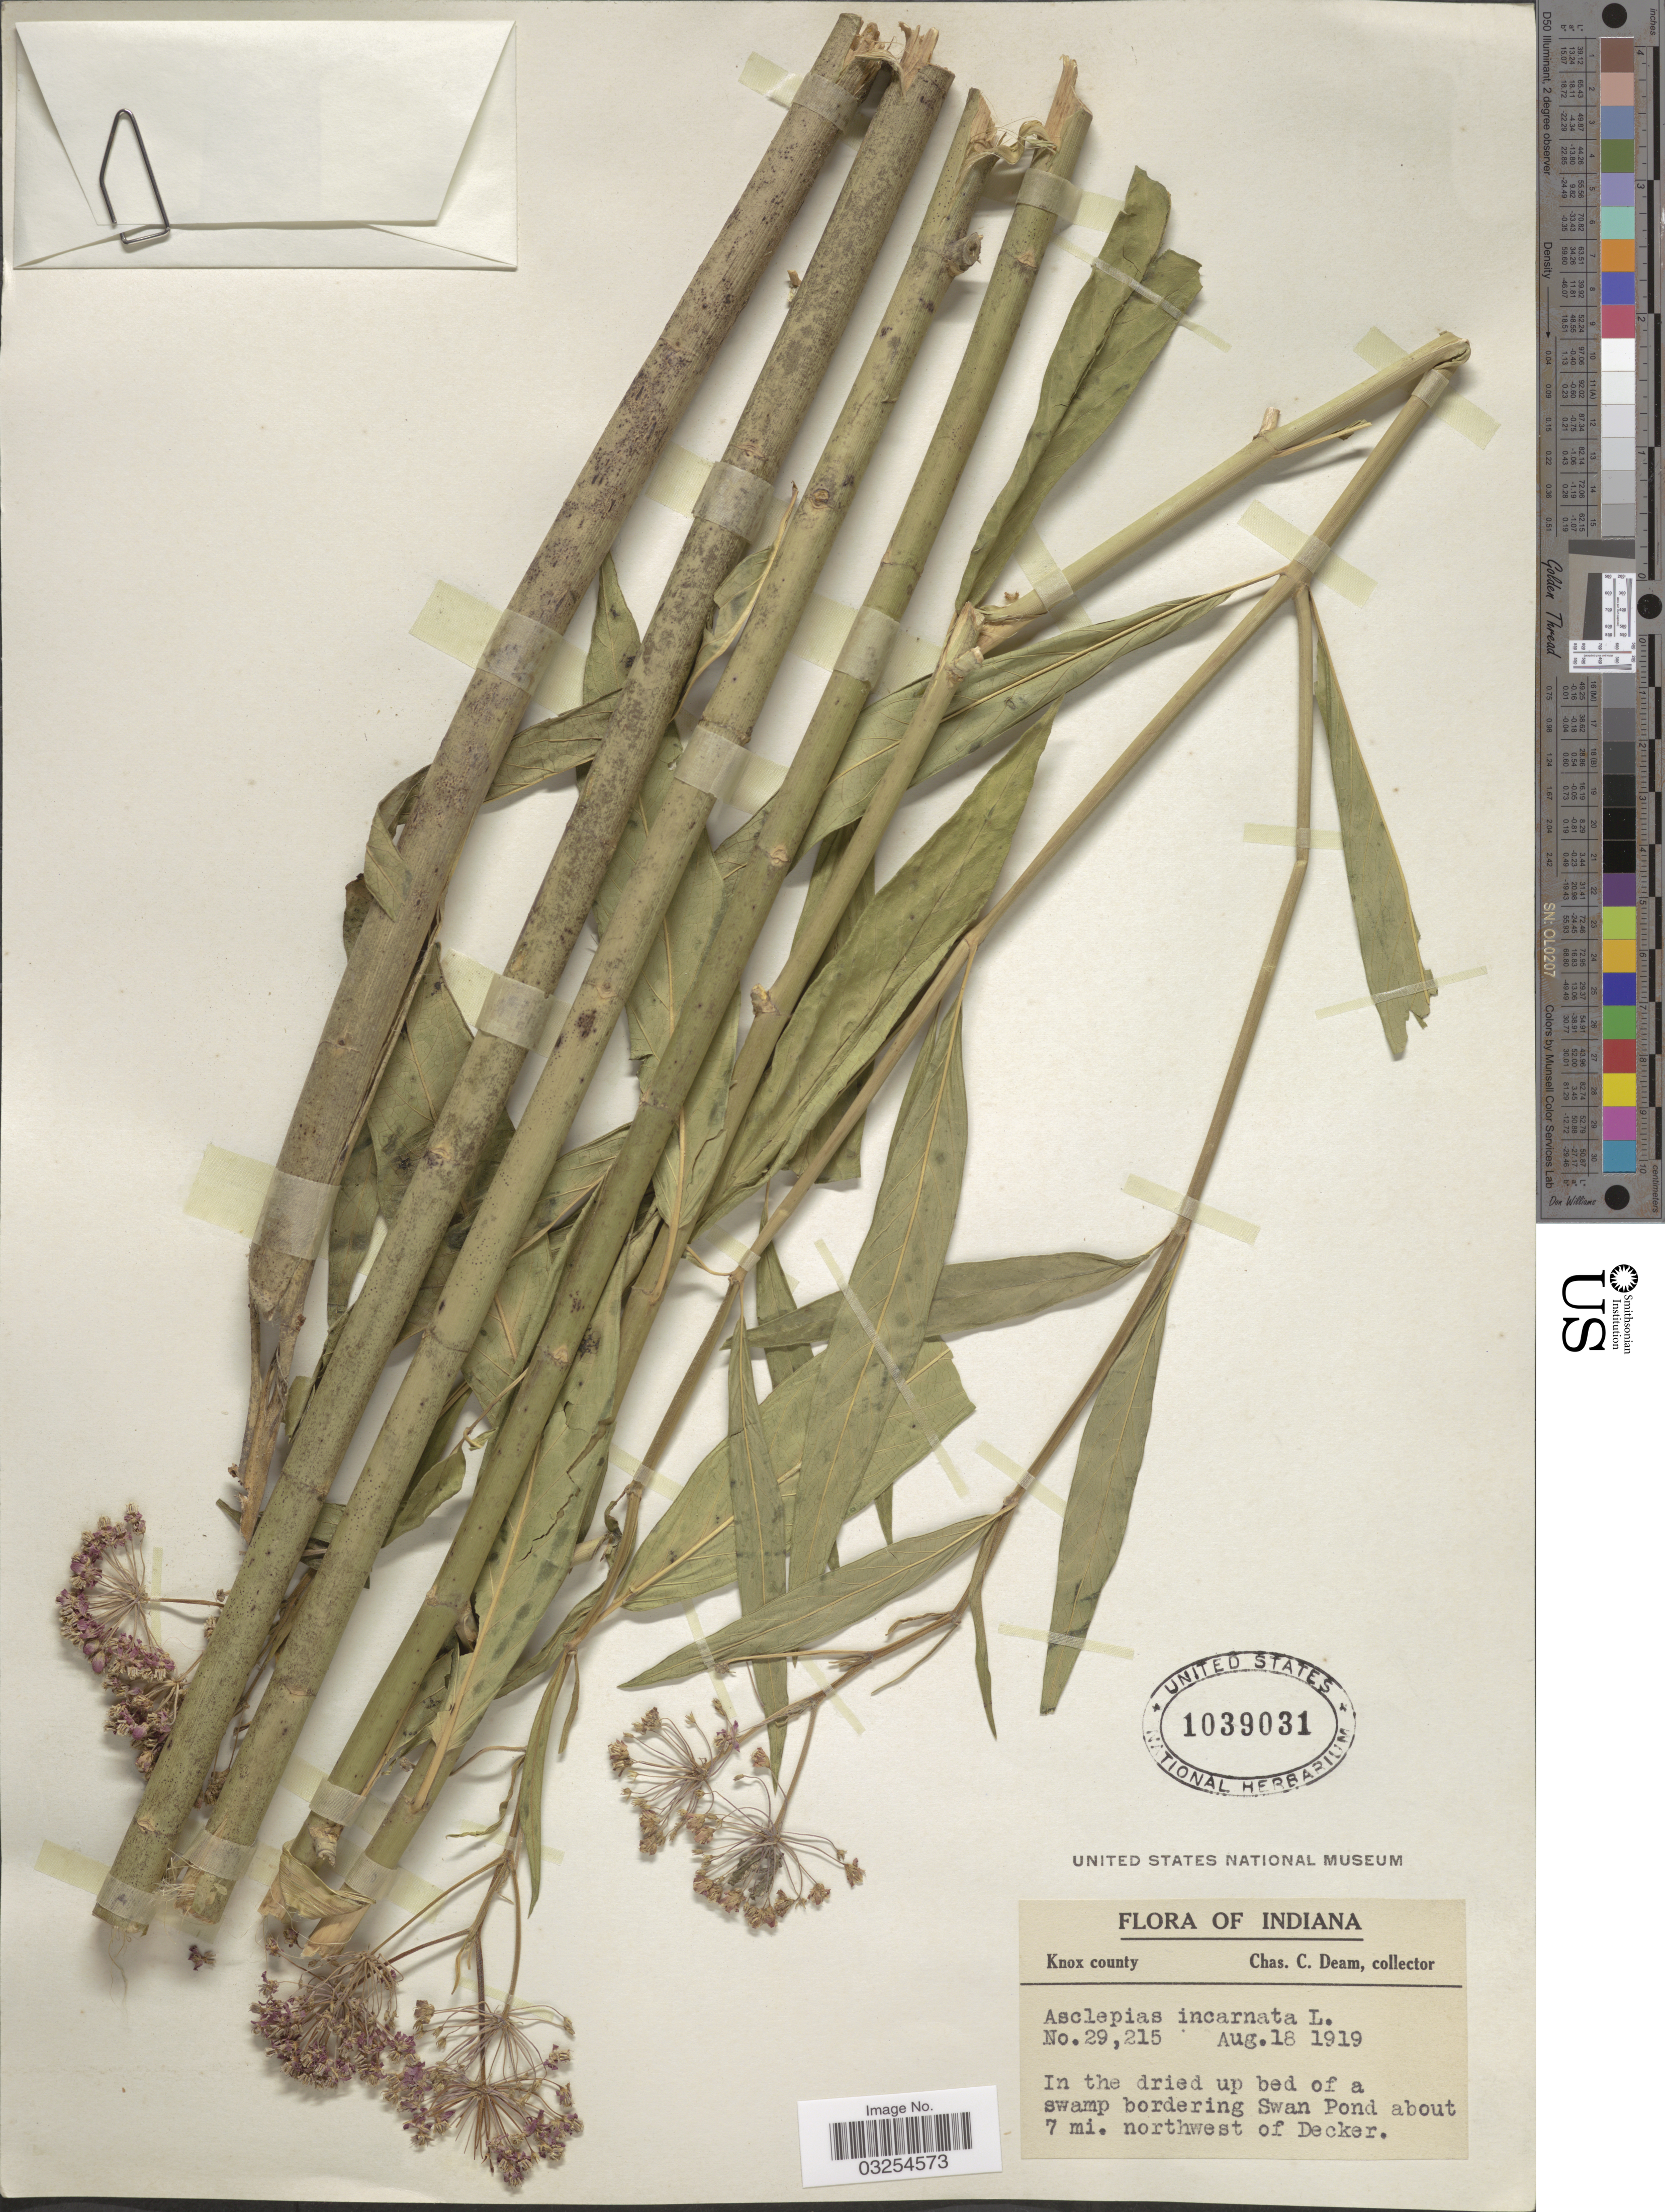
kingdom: Plantae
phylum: Tracheophyta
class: Magnoliopsida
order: Gentianales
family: Apocynaceae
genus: Asclepias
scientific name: Asclepias incarnata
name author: L.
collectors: C. C. Deam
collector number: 29215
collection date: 1919-08-18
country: United States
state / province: Indiana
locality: Knox County. In the dried up bed of a swamp bordering Swan Pond about 7 mi. northwest of Decker.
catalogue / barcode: US 1039031